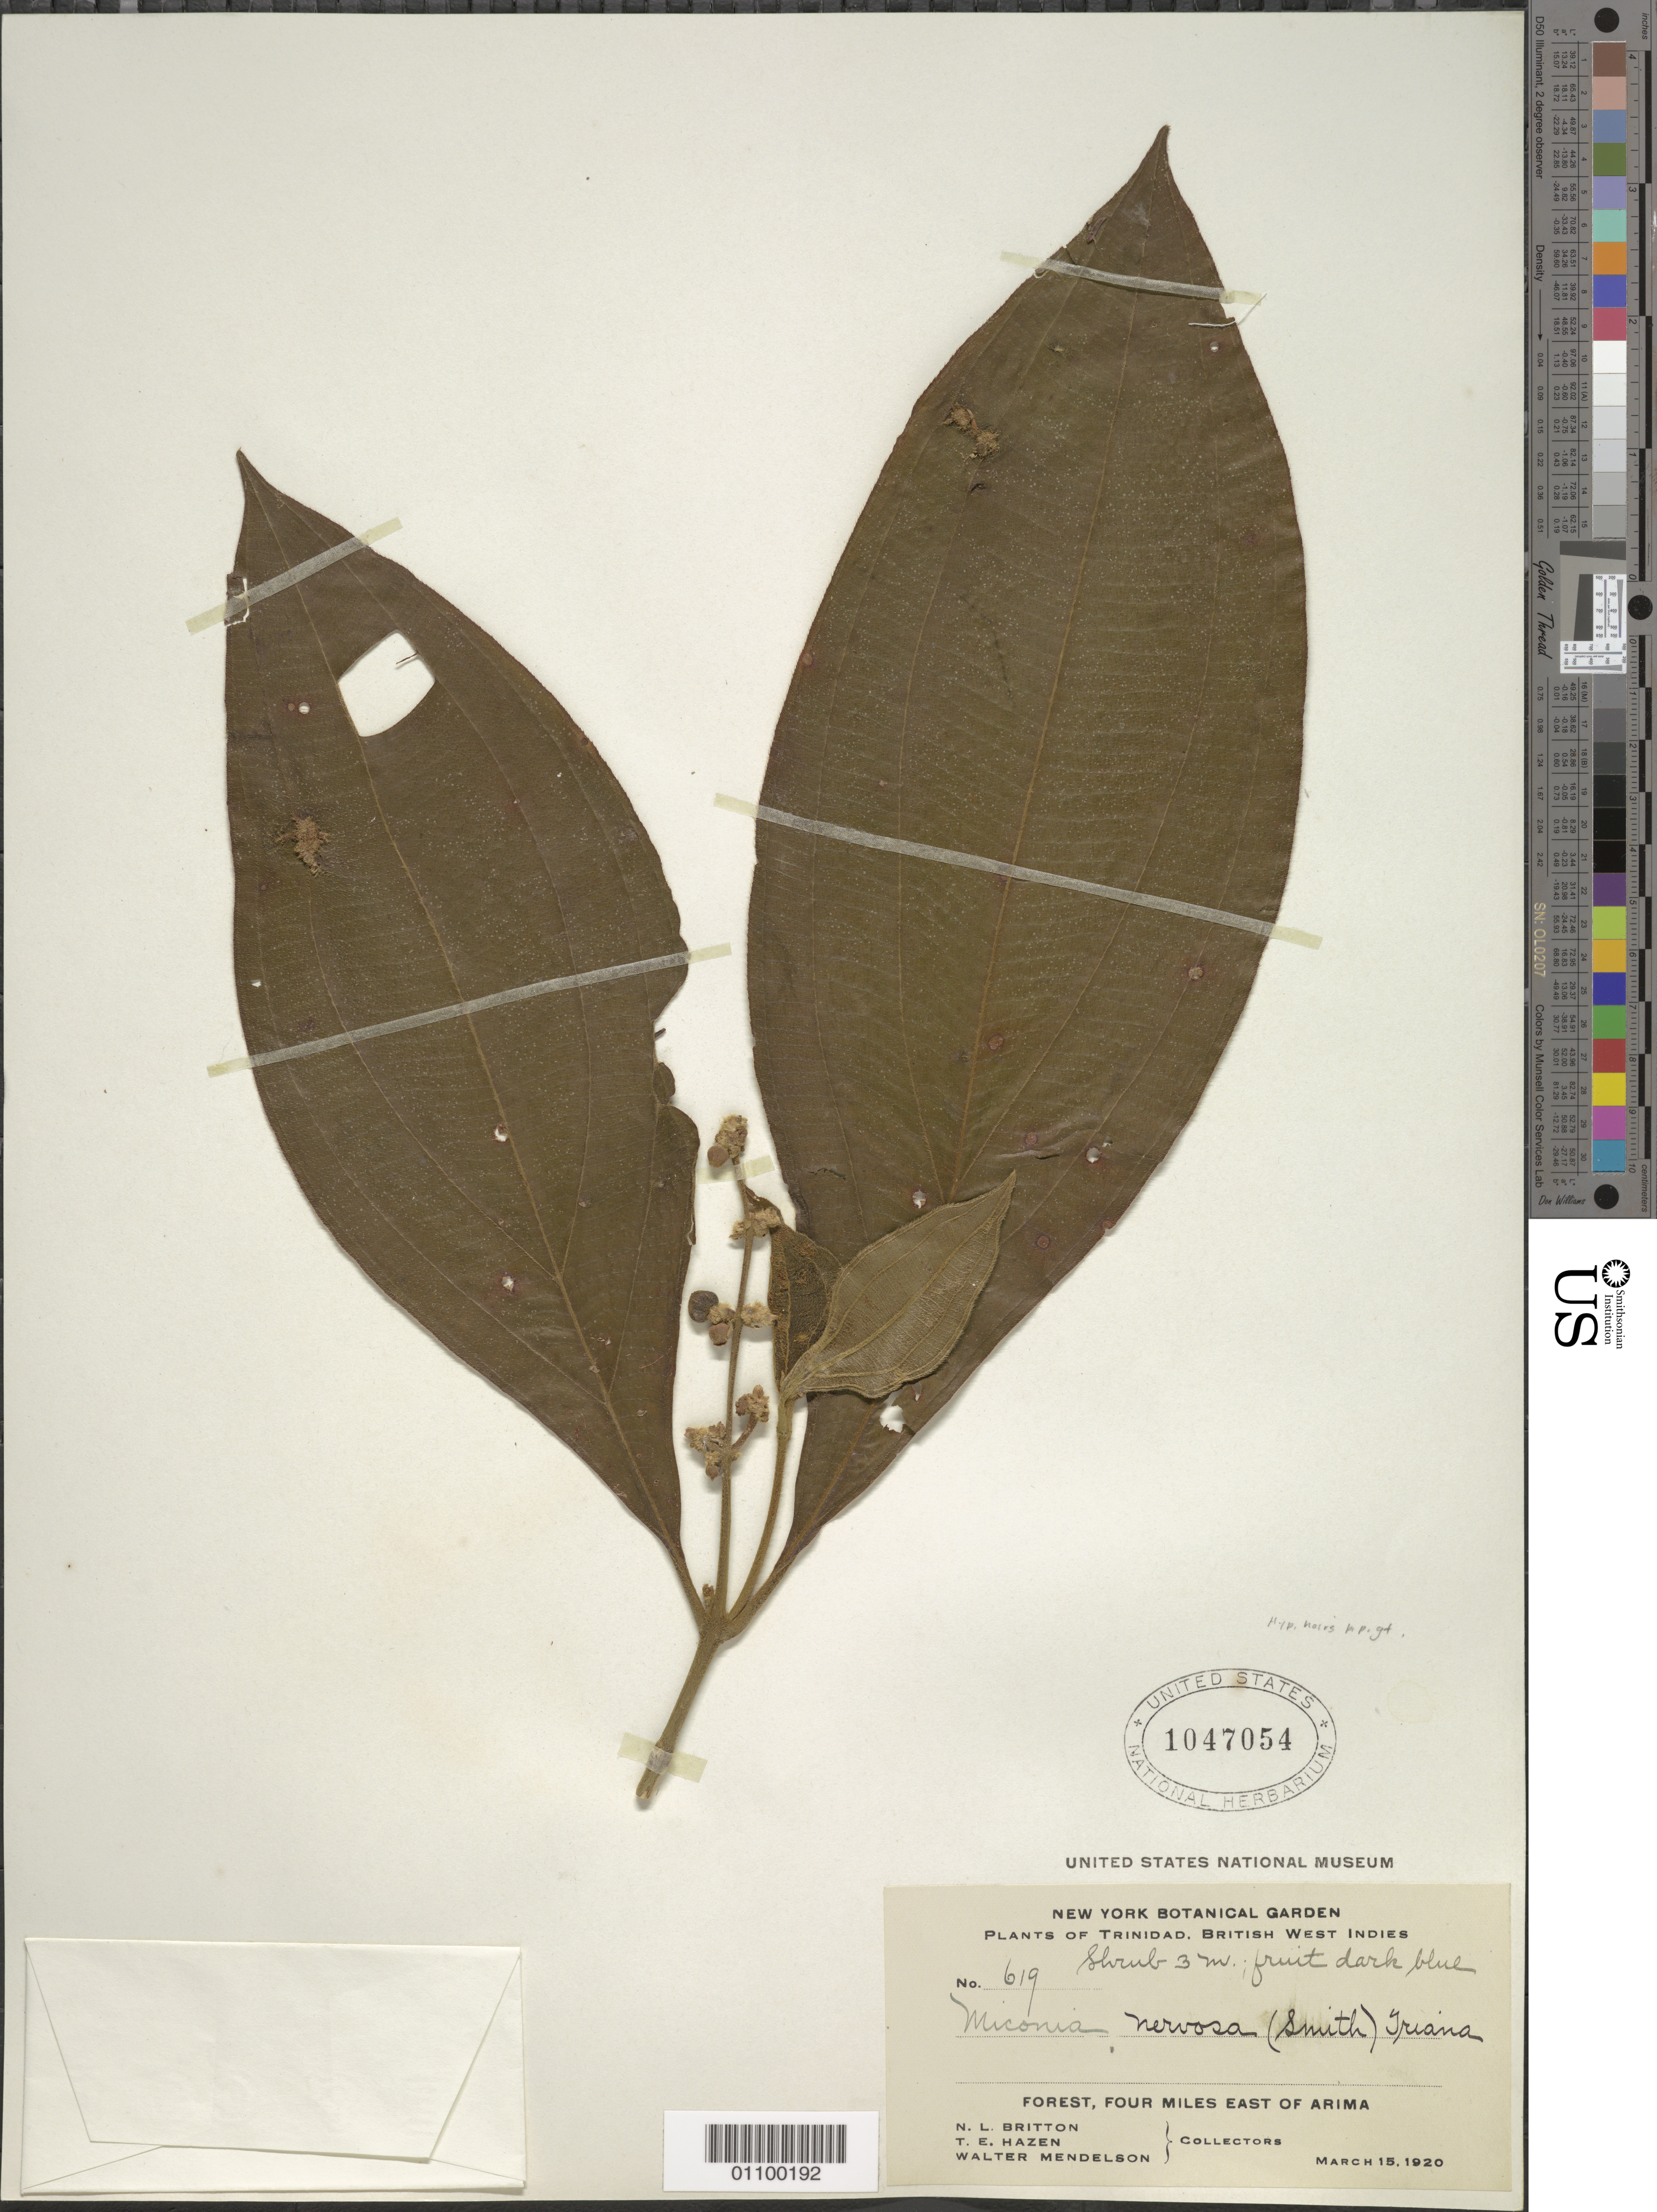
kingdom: Plantae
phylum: Tracheophyta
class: Magnoliopsida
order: Myrtales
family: Melastomataceae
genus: Miconia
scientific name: Miconia nervosa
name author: (Sm.) Triana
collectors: N. Britton, T. E. Hazen & W. Mendelson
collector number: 619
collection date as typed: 15 Mar 1920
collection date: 1920-03-15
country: Trinidad and Tobago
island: Trinidad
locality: forest, 4mi N of Arima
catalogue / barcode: US 1047054